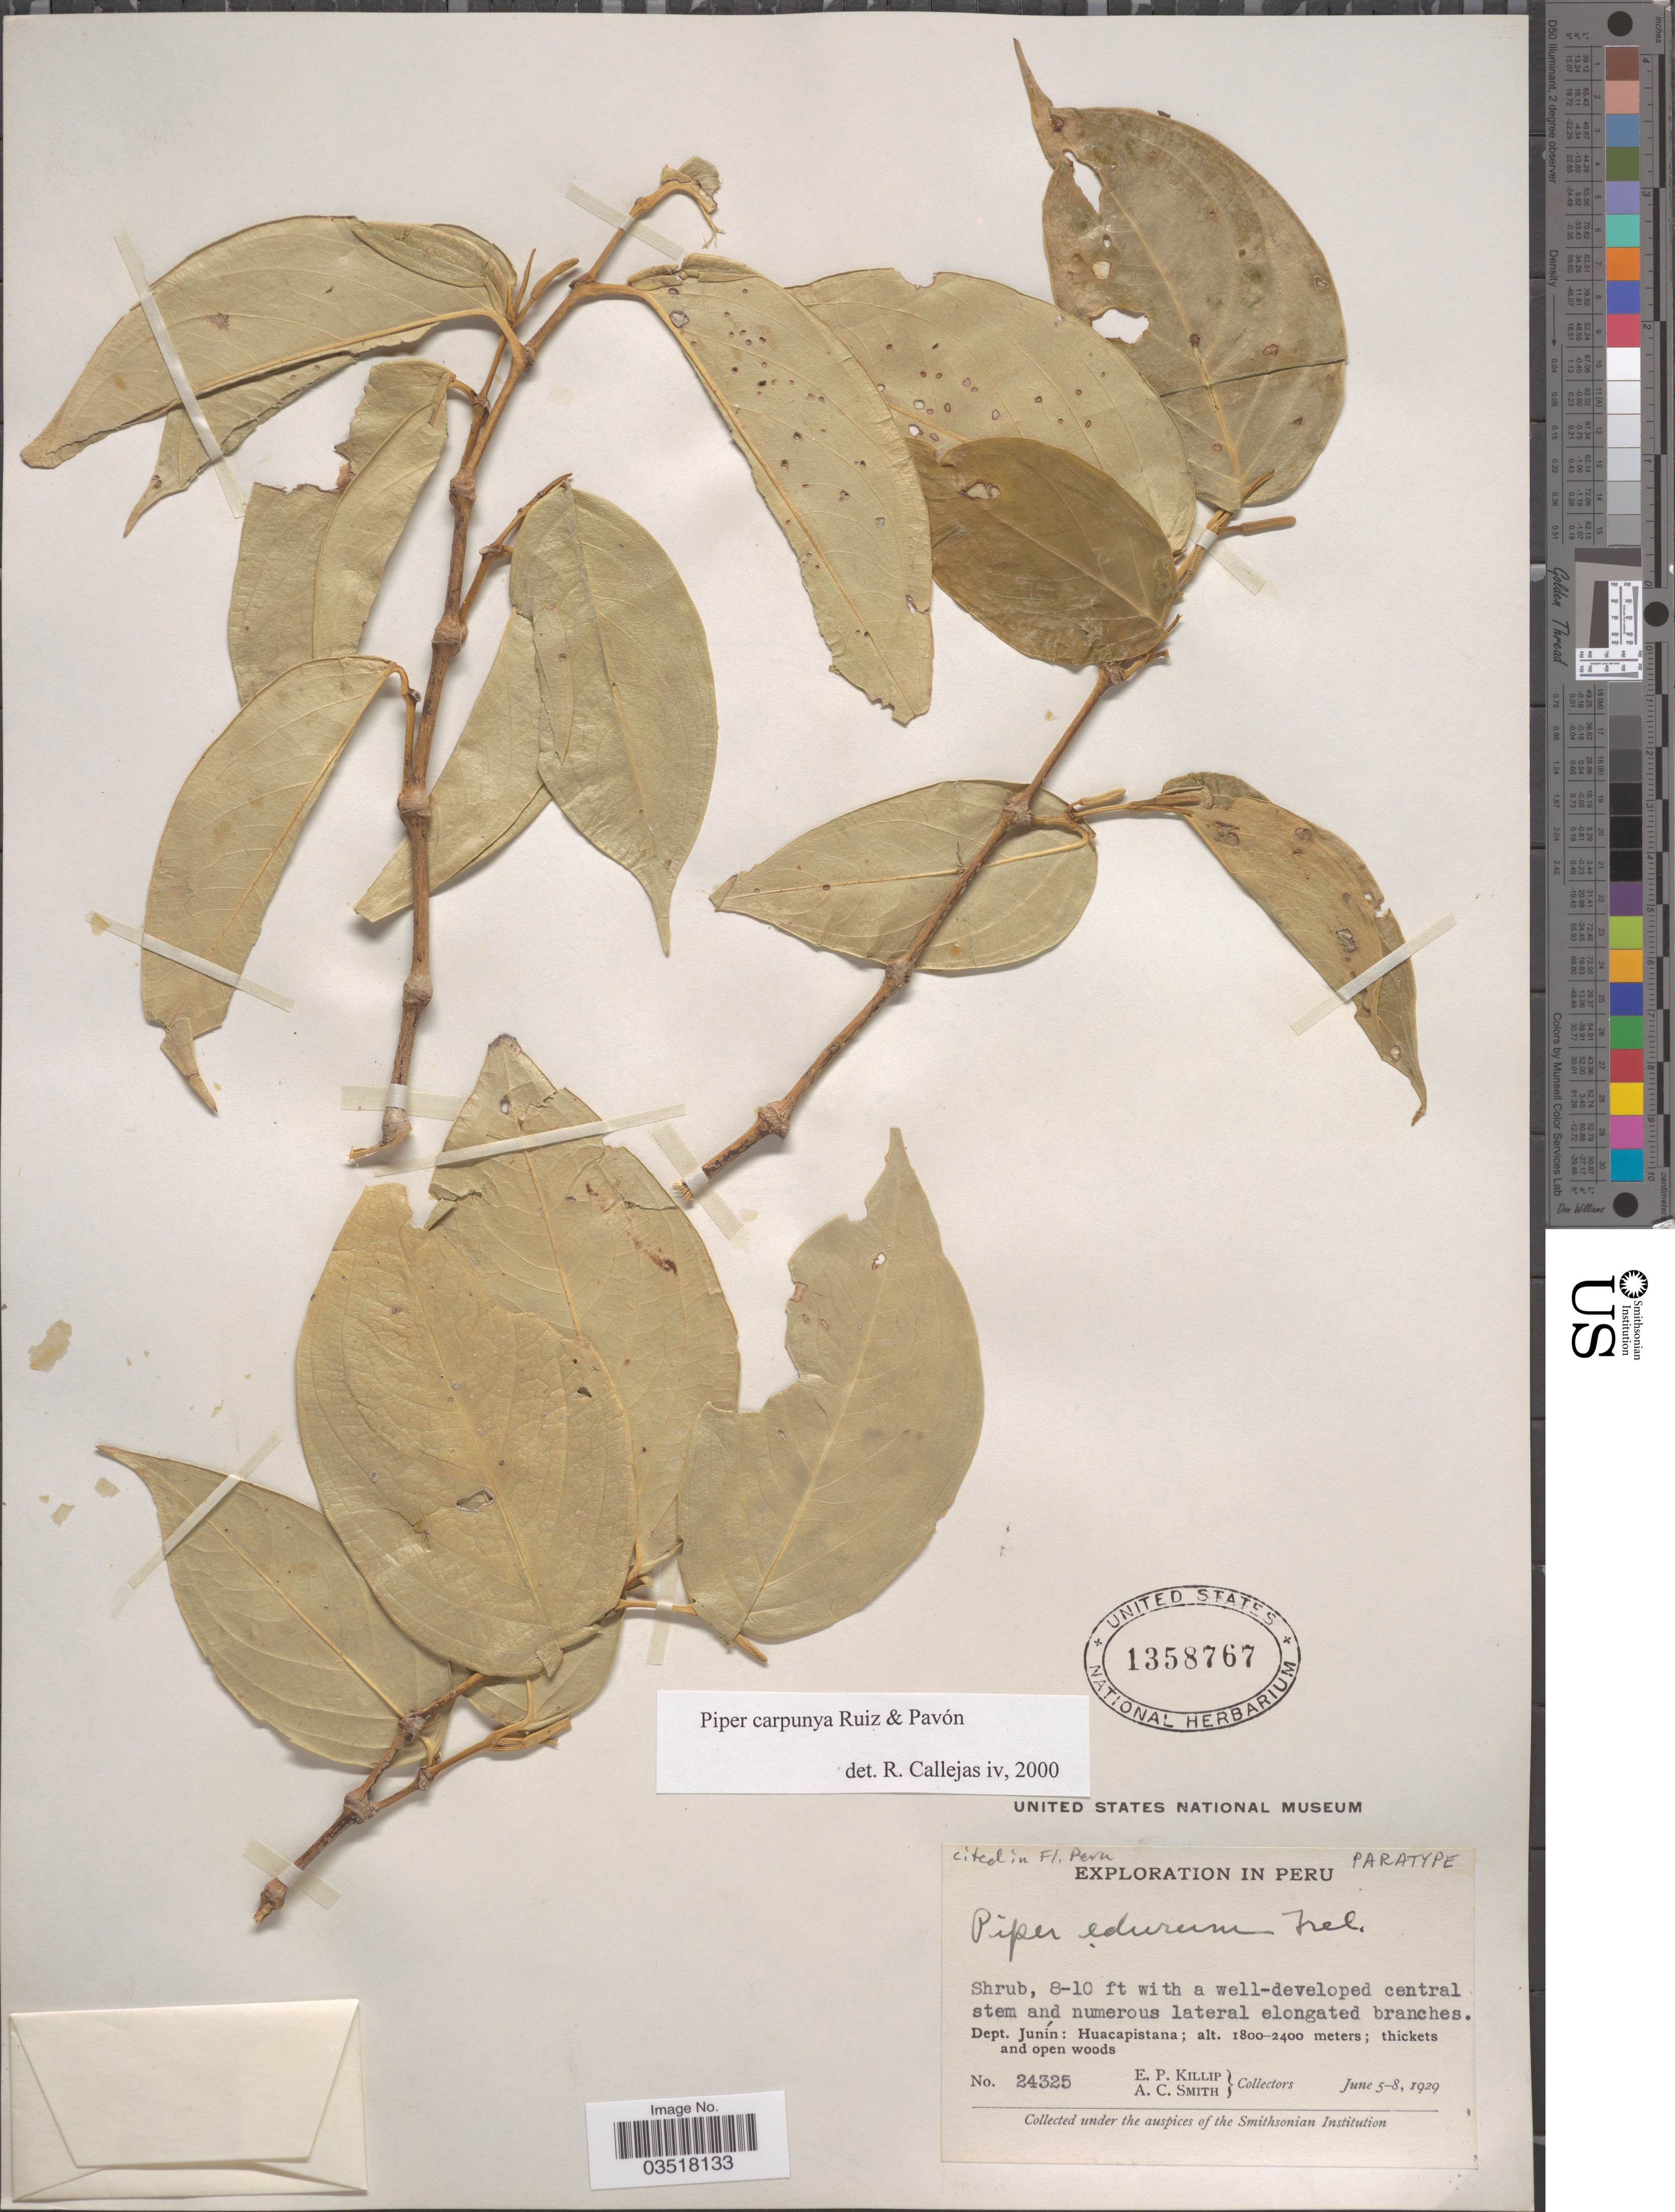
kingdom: Plantae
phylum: Tracheophyta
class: Magnoliopsida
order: Piperales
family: Piperaceae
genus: Piper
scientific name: Piper carpunya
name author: Ruiz & Pav.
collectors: E. P. Killip & A. C. Smith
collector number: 24325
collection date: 1929-06-05/1929-06-08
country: Peru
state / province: Junín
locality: Dept. Junín: Huacapistana.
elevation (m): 1800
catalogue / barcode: US 1358767